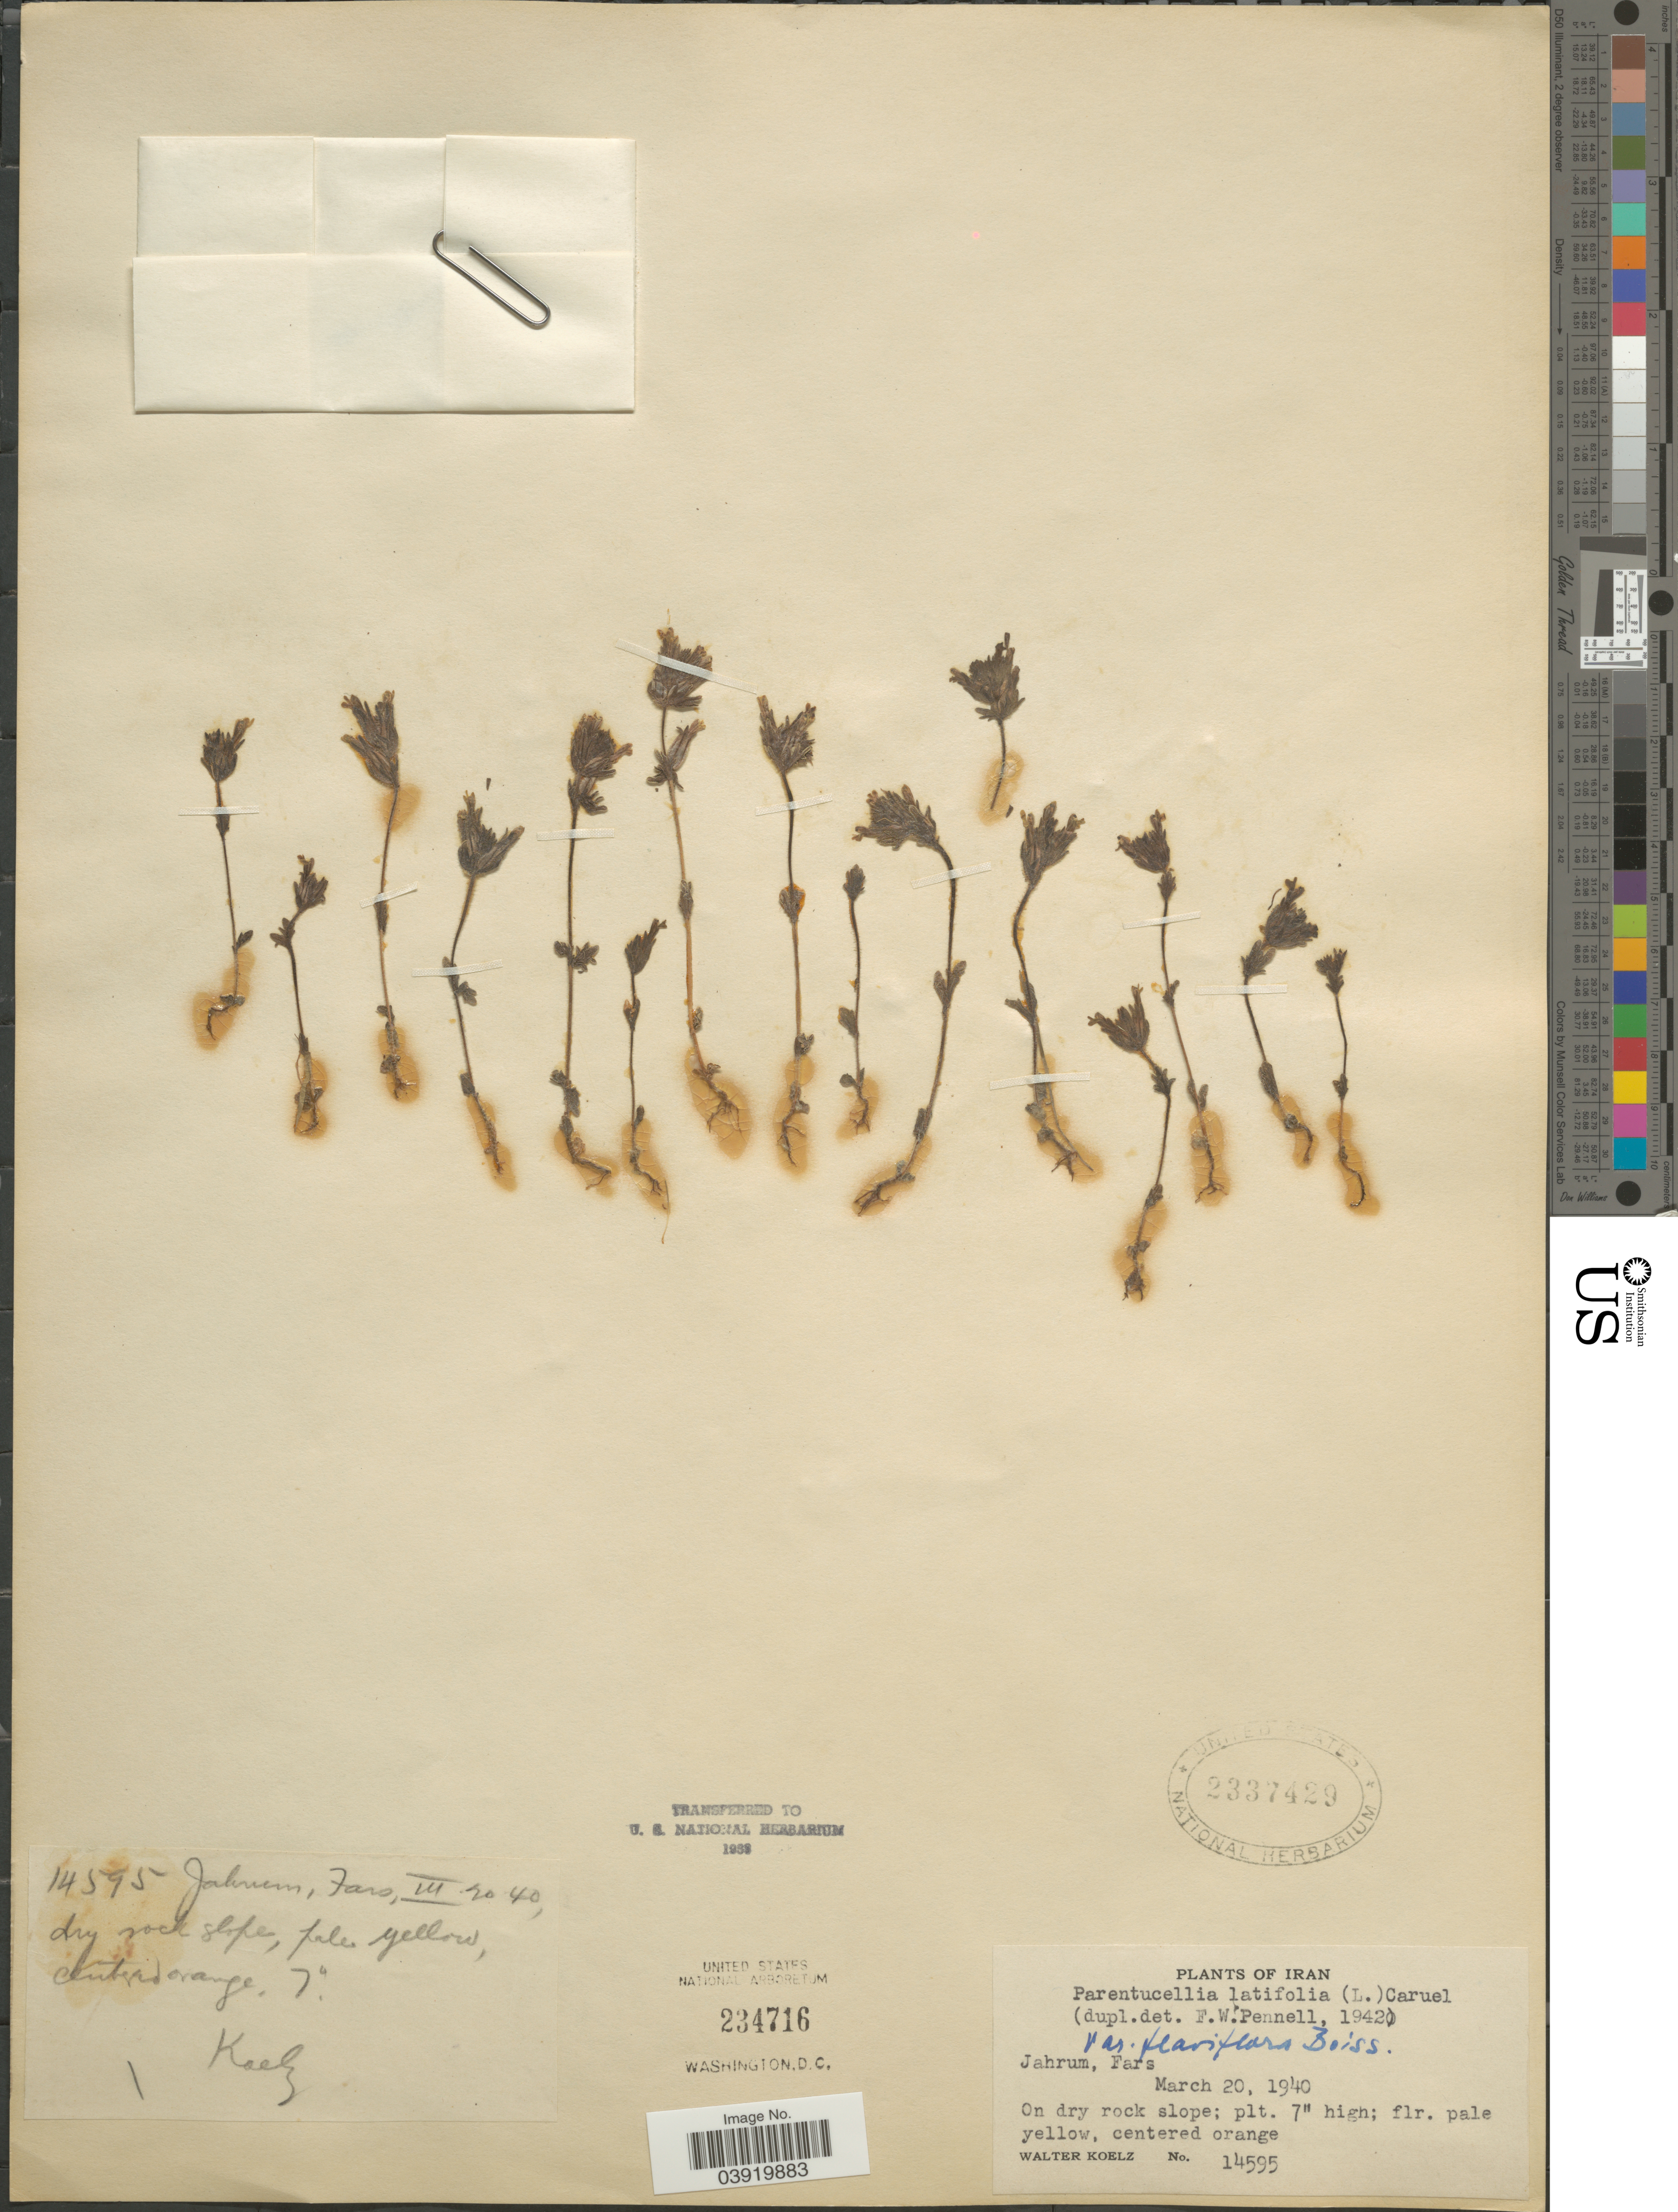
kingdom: Plantae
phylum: Tracheophyta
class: Magnoliopsida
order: Lamiales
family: Orobanchaceae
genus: Parentucellia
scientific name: Parentucellia latifolia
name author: (L.) Caruel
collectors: W. N. Koelz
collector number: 14595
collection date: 1940-03-20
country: Iran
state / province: Fars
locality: Jahrum.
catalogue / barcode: US 2337429